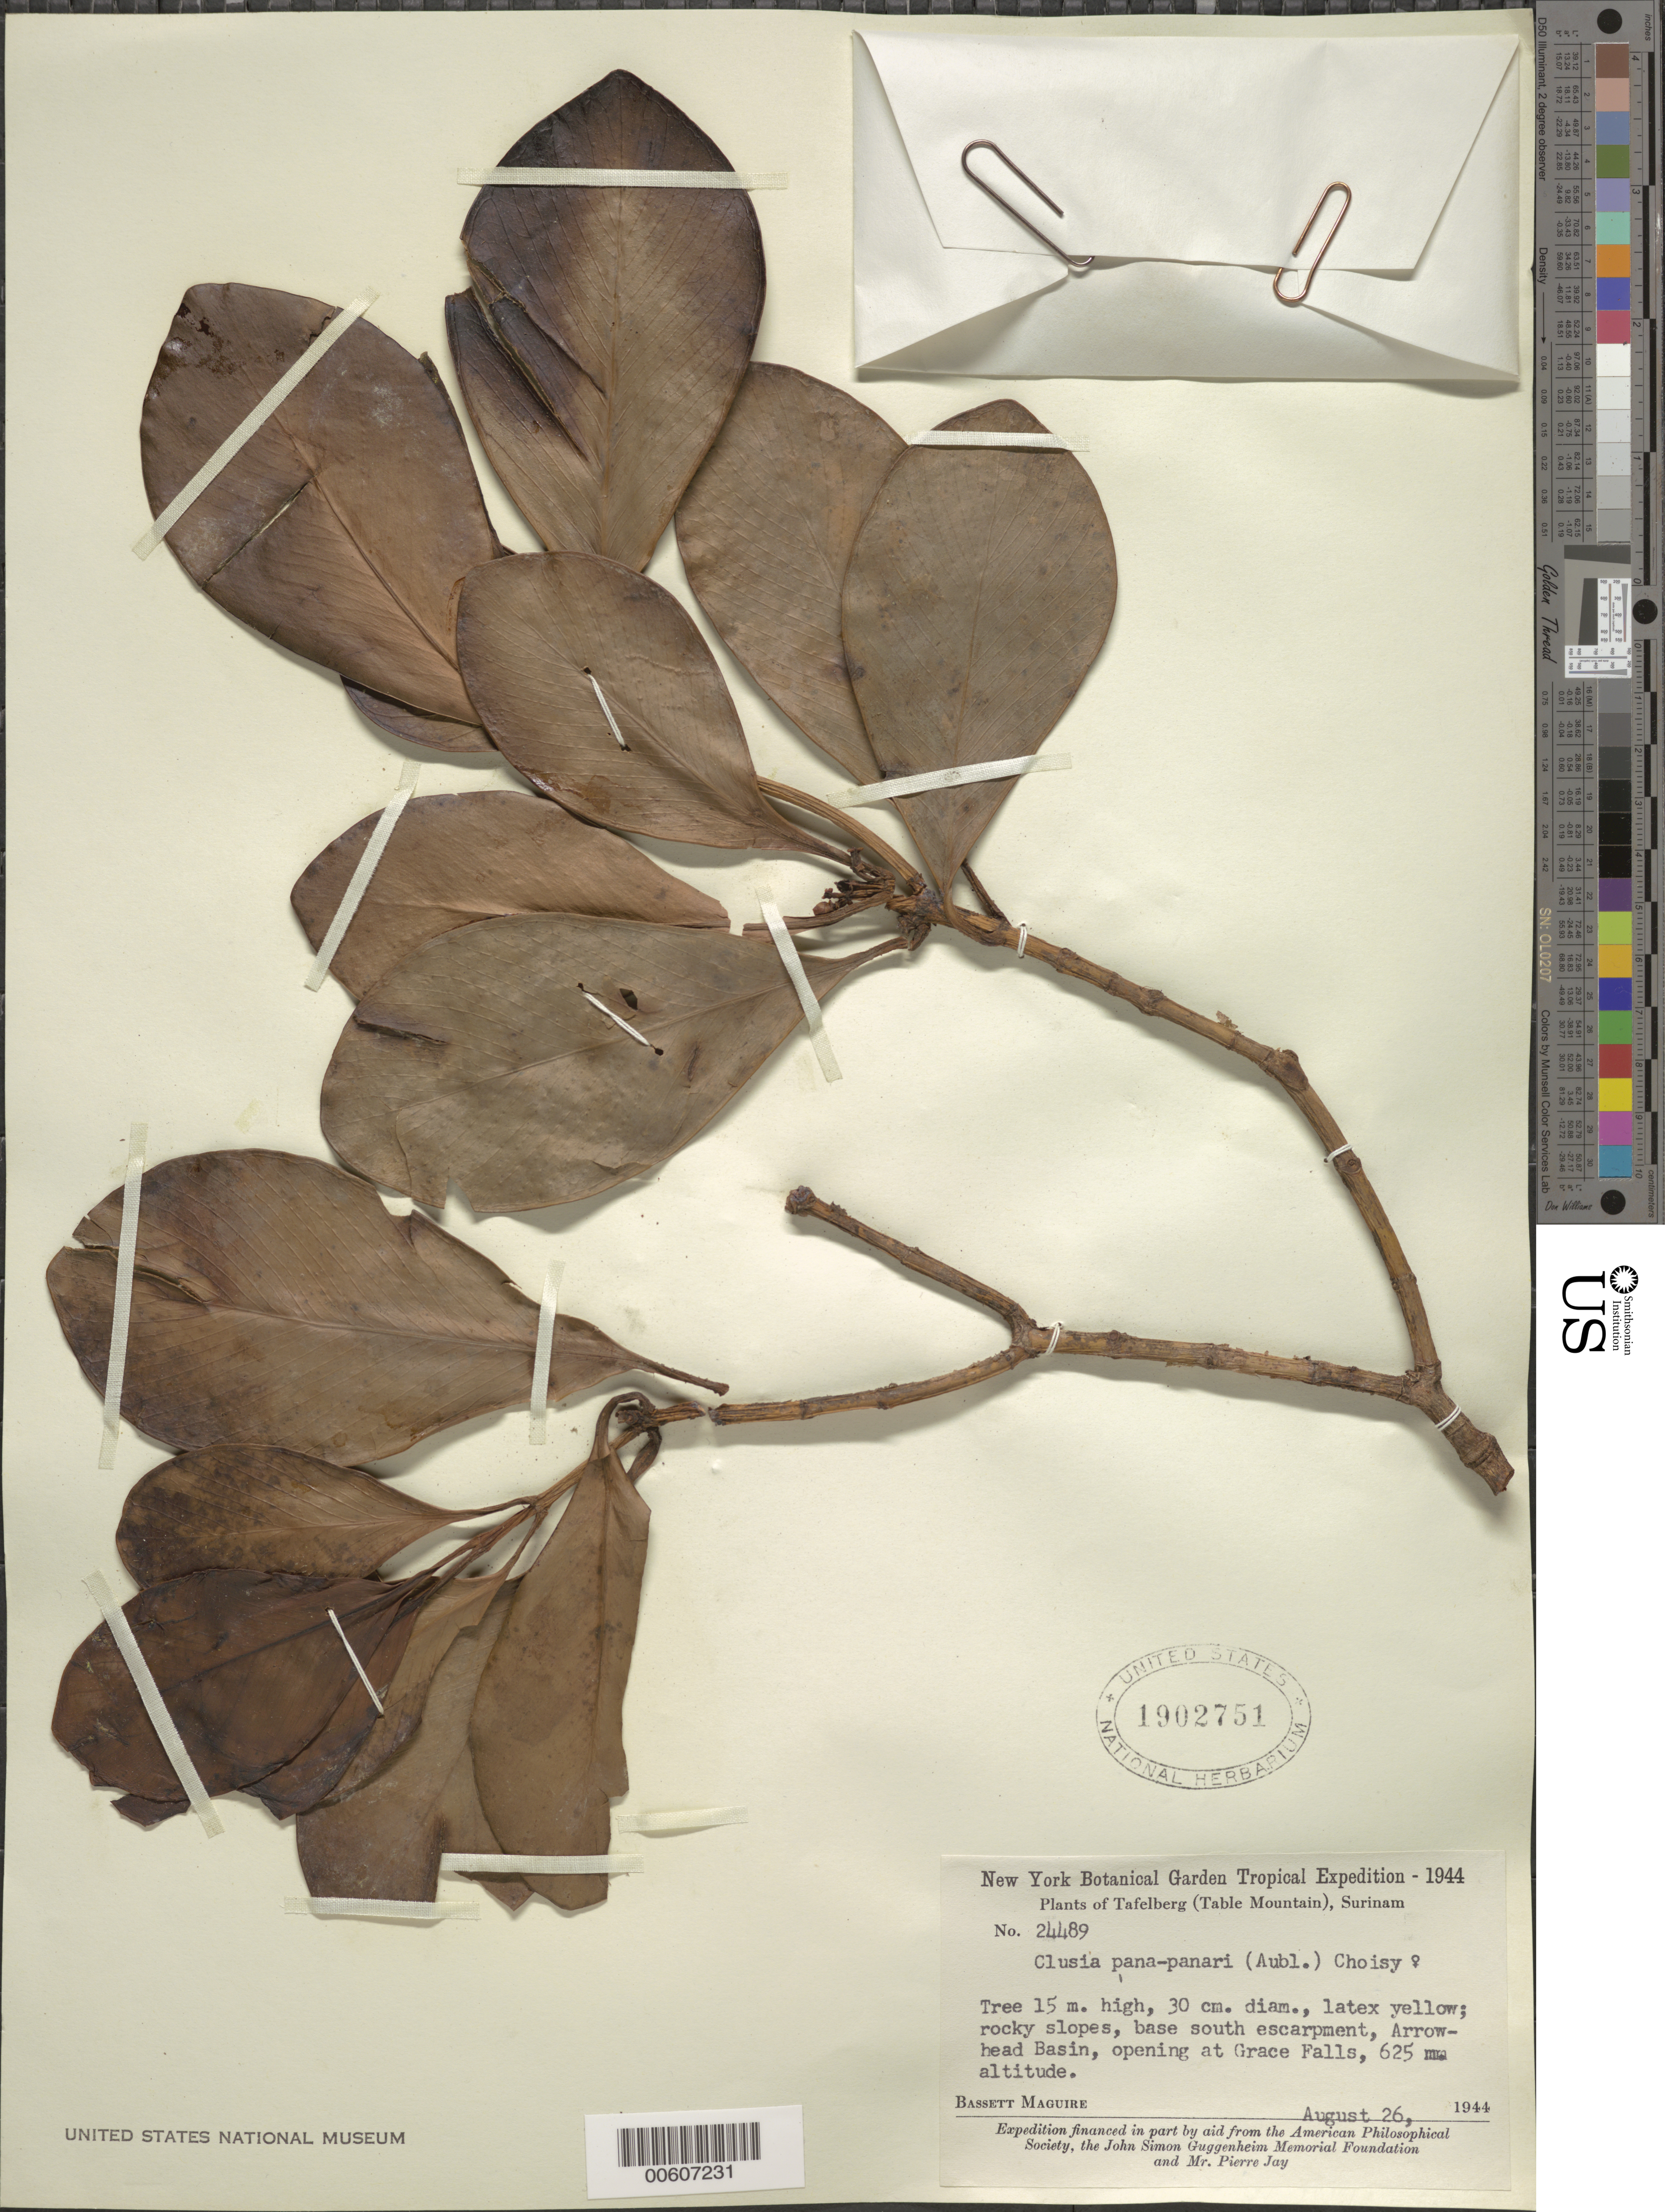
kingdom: Plantae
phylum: Tracheophyta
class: Magnoliopsida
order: Malpighiales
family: Clusiaceae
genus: Clusia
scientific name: Clusia panapanari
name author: (Aubl.) Choisy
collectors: B. Maguire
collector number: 24489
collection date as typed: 26-Aug-44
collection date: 1944-08-26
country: Suriname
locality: Tafelberg (Table Mountain), Arrowhead Basin, Grace Falls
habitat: Rocky slopes, base south escarpment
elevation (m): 625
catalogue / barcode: US 1902751